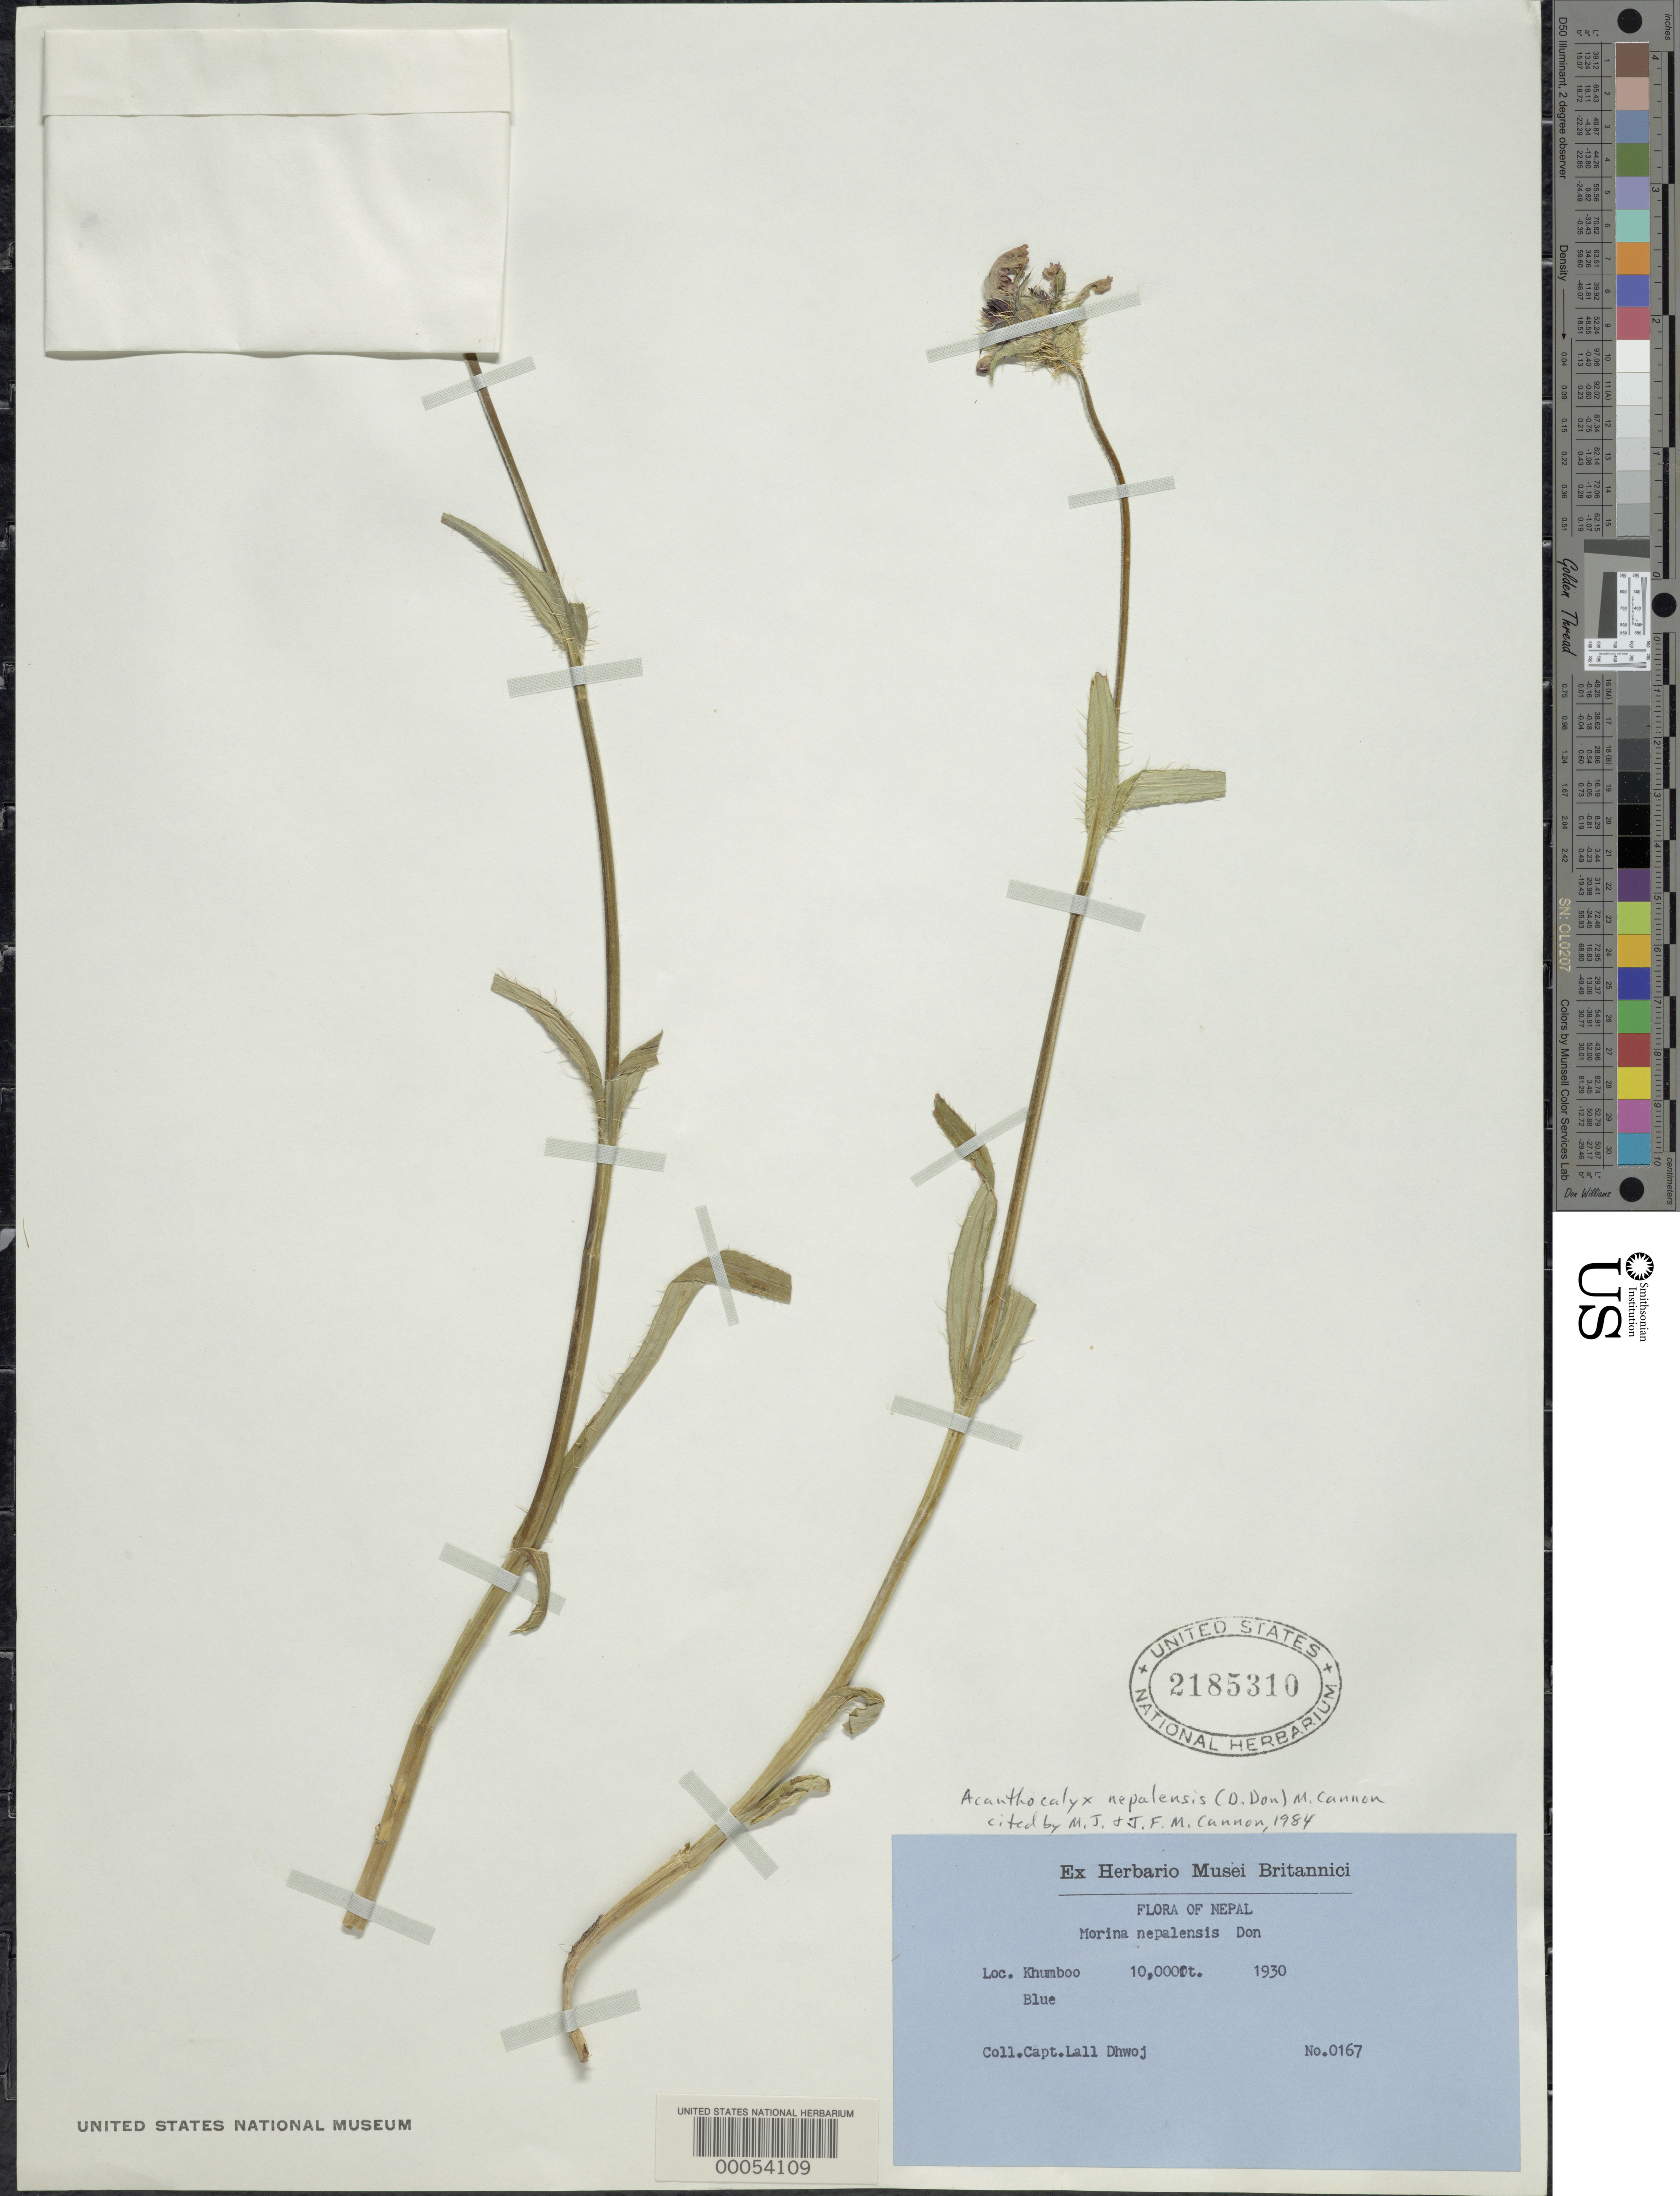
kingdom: Plantae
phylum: Tracheophyta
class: Magnoliopsida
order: Dipsacales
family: Caprifoliaceae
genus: Acanthocalyx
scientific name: Acanthocalyx nepalensis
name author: (D. Don) M.J. Cannon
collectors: L. Dhwoj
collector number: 0167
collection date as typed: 1930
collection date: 1930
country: Nepal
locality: Khumboo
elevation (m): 3048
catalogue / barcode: US 2185310